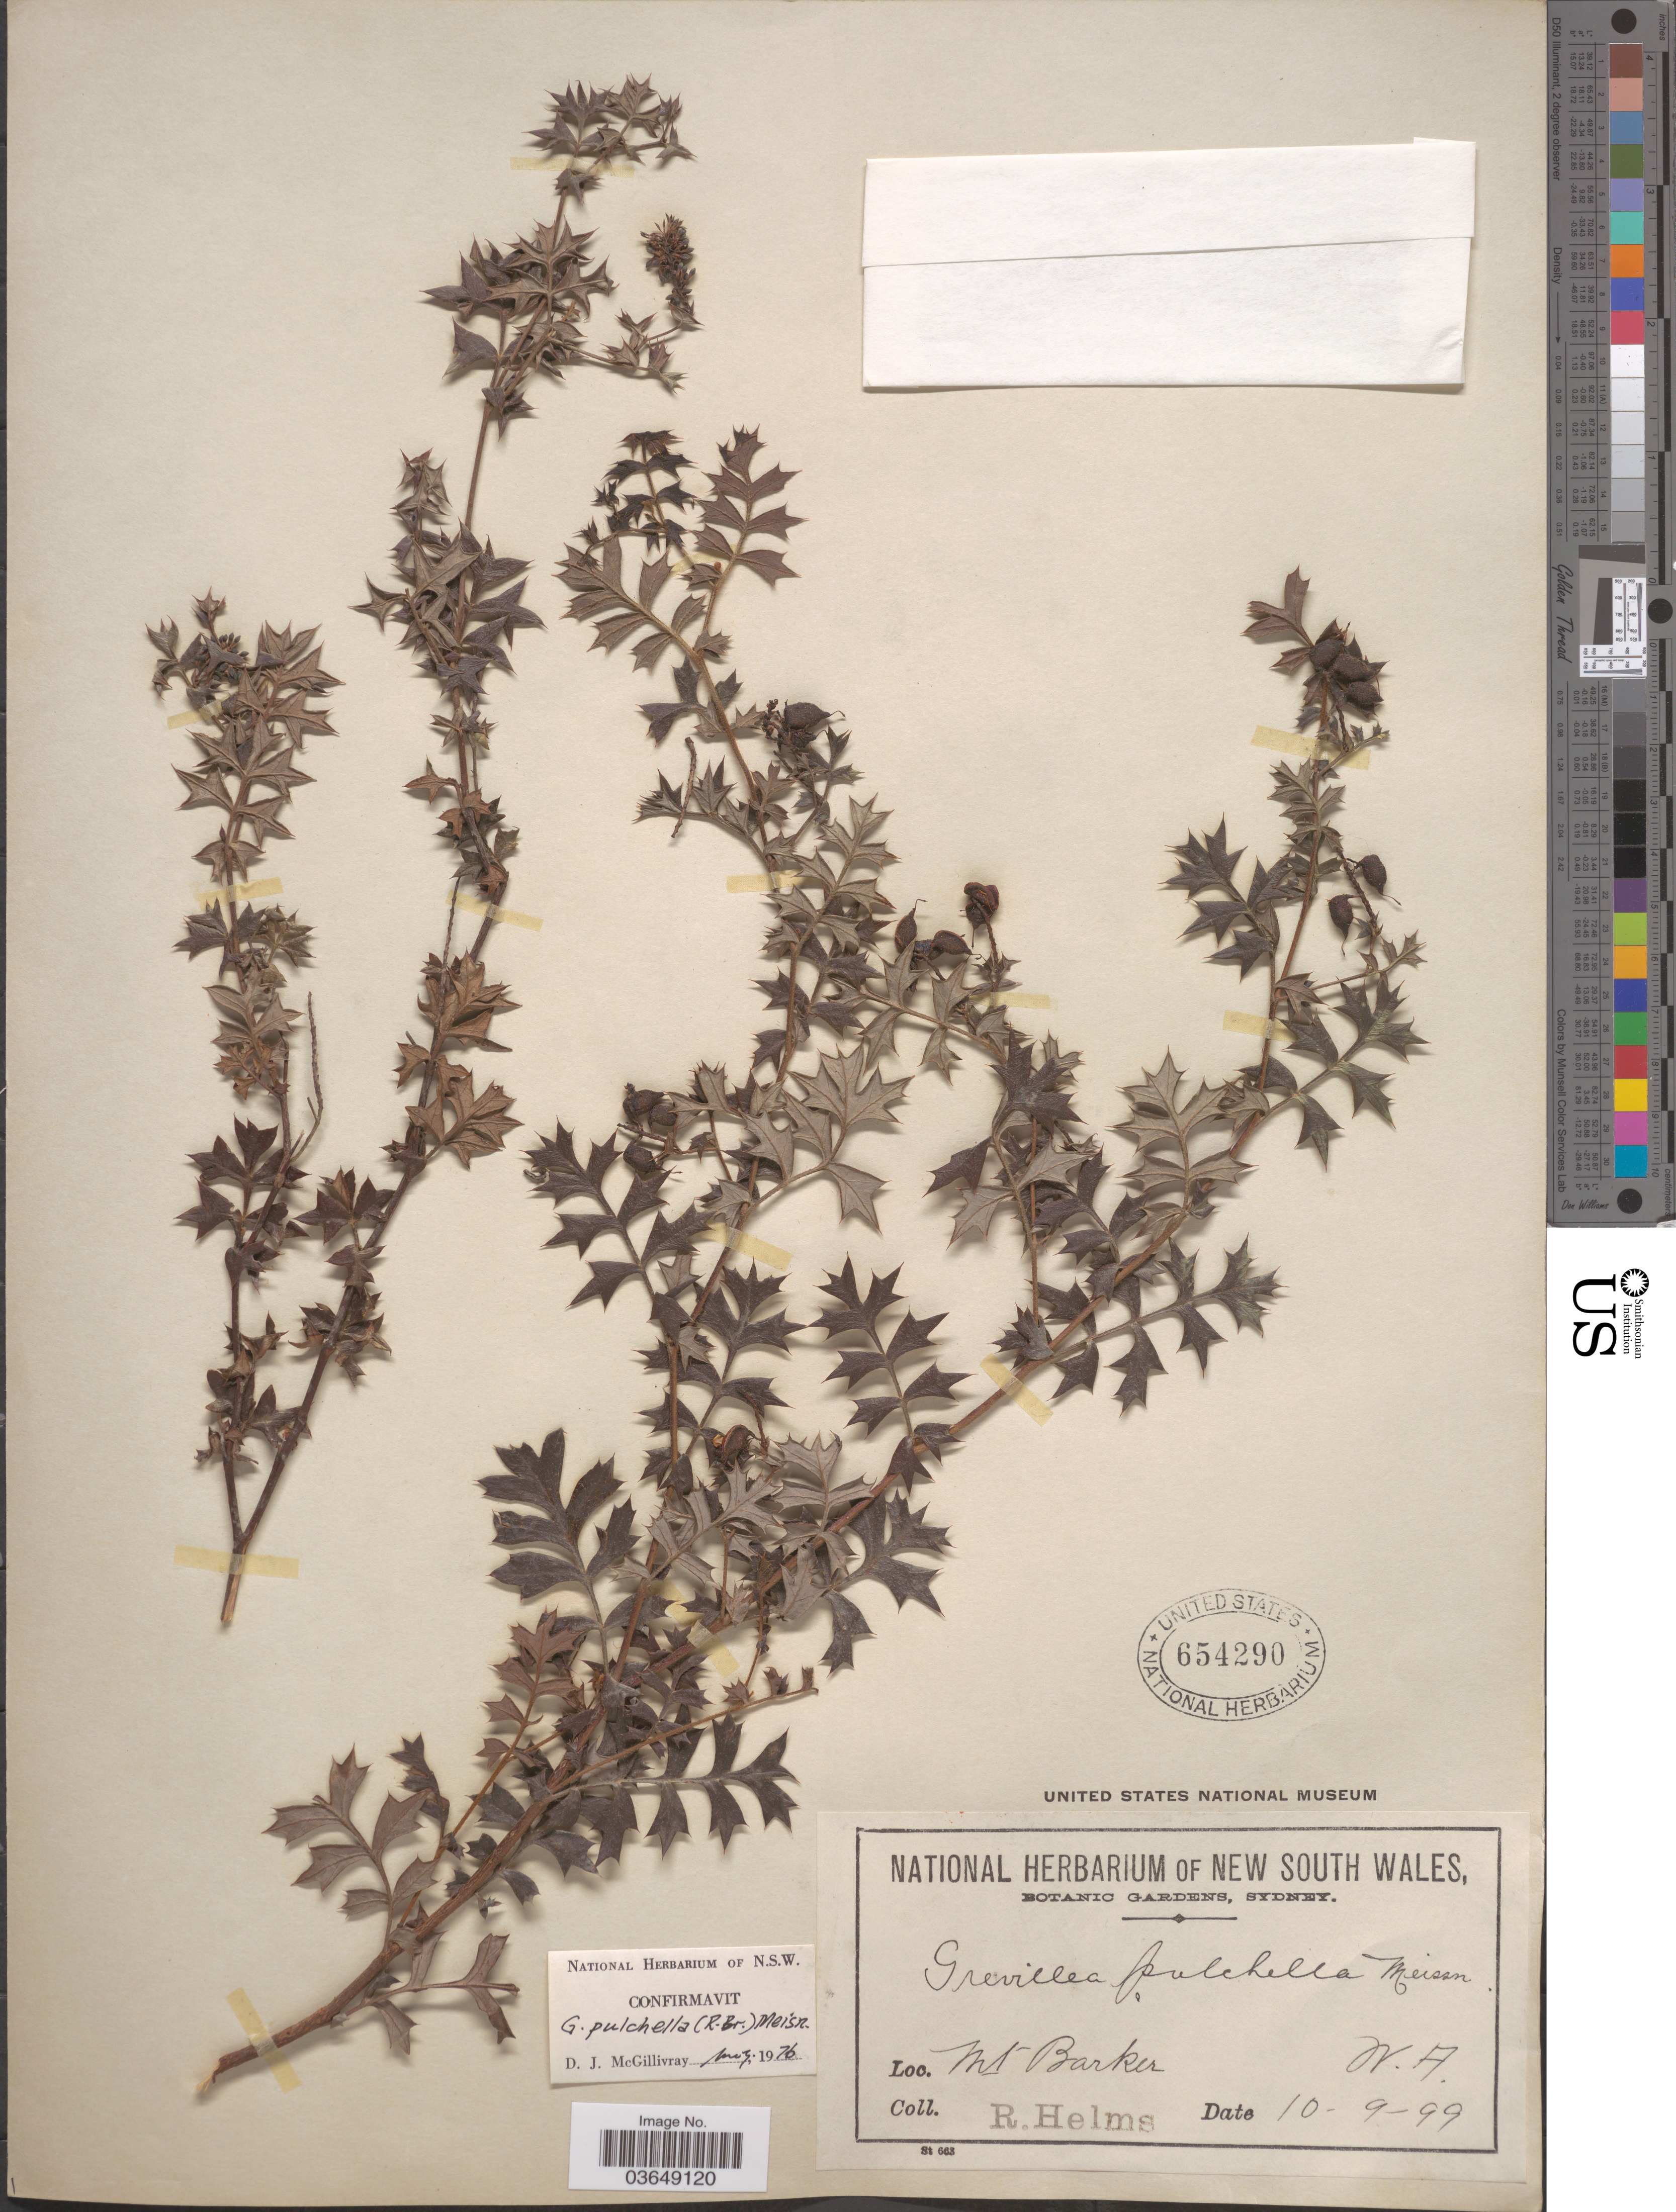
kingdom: Plantae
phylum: Tracheophyta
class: Magnoliopsida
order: Proteales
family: Proteaceae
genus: Grevillea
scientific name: Grevillea pulchella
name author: (R. Br.) Meisn.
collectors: R. Helms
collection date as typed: Transcribed d/m/y: 10/9/99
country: Australia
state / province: Western Australia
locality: Mt. Barker.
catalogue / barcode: US 654290